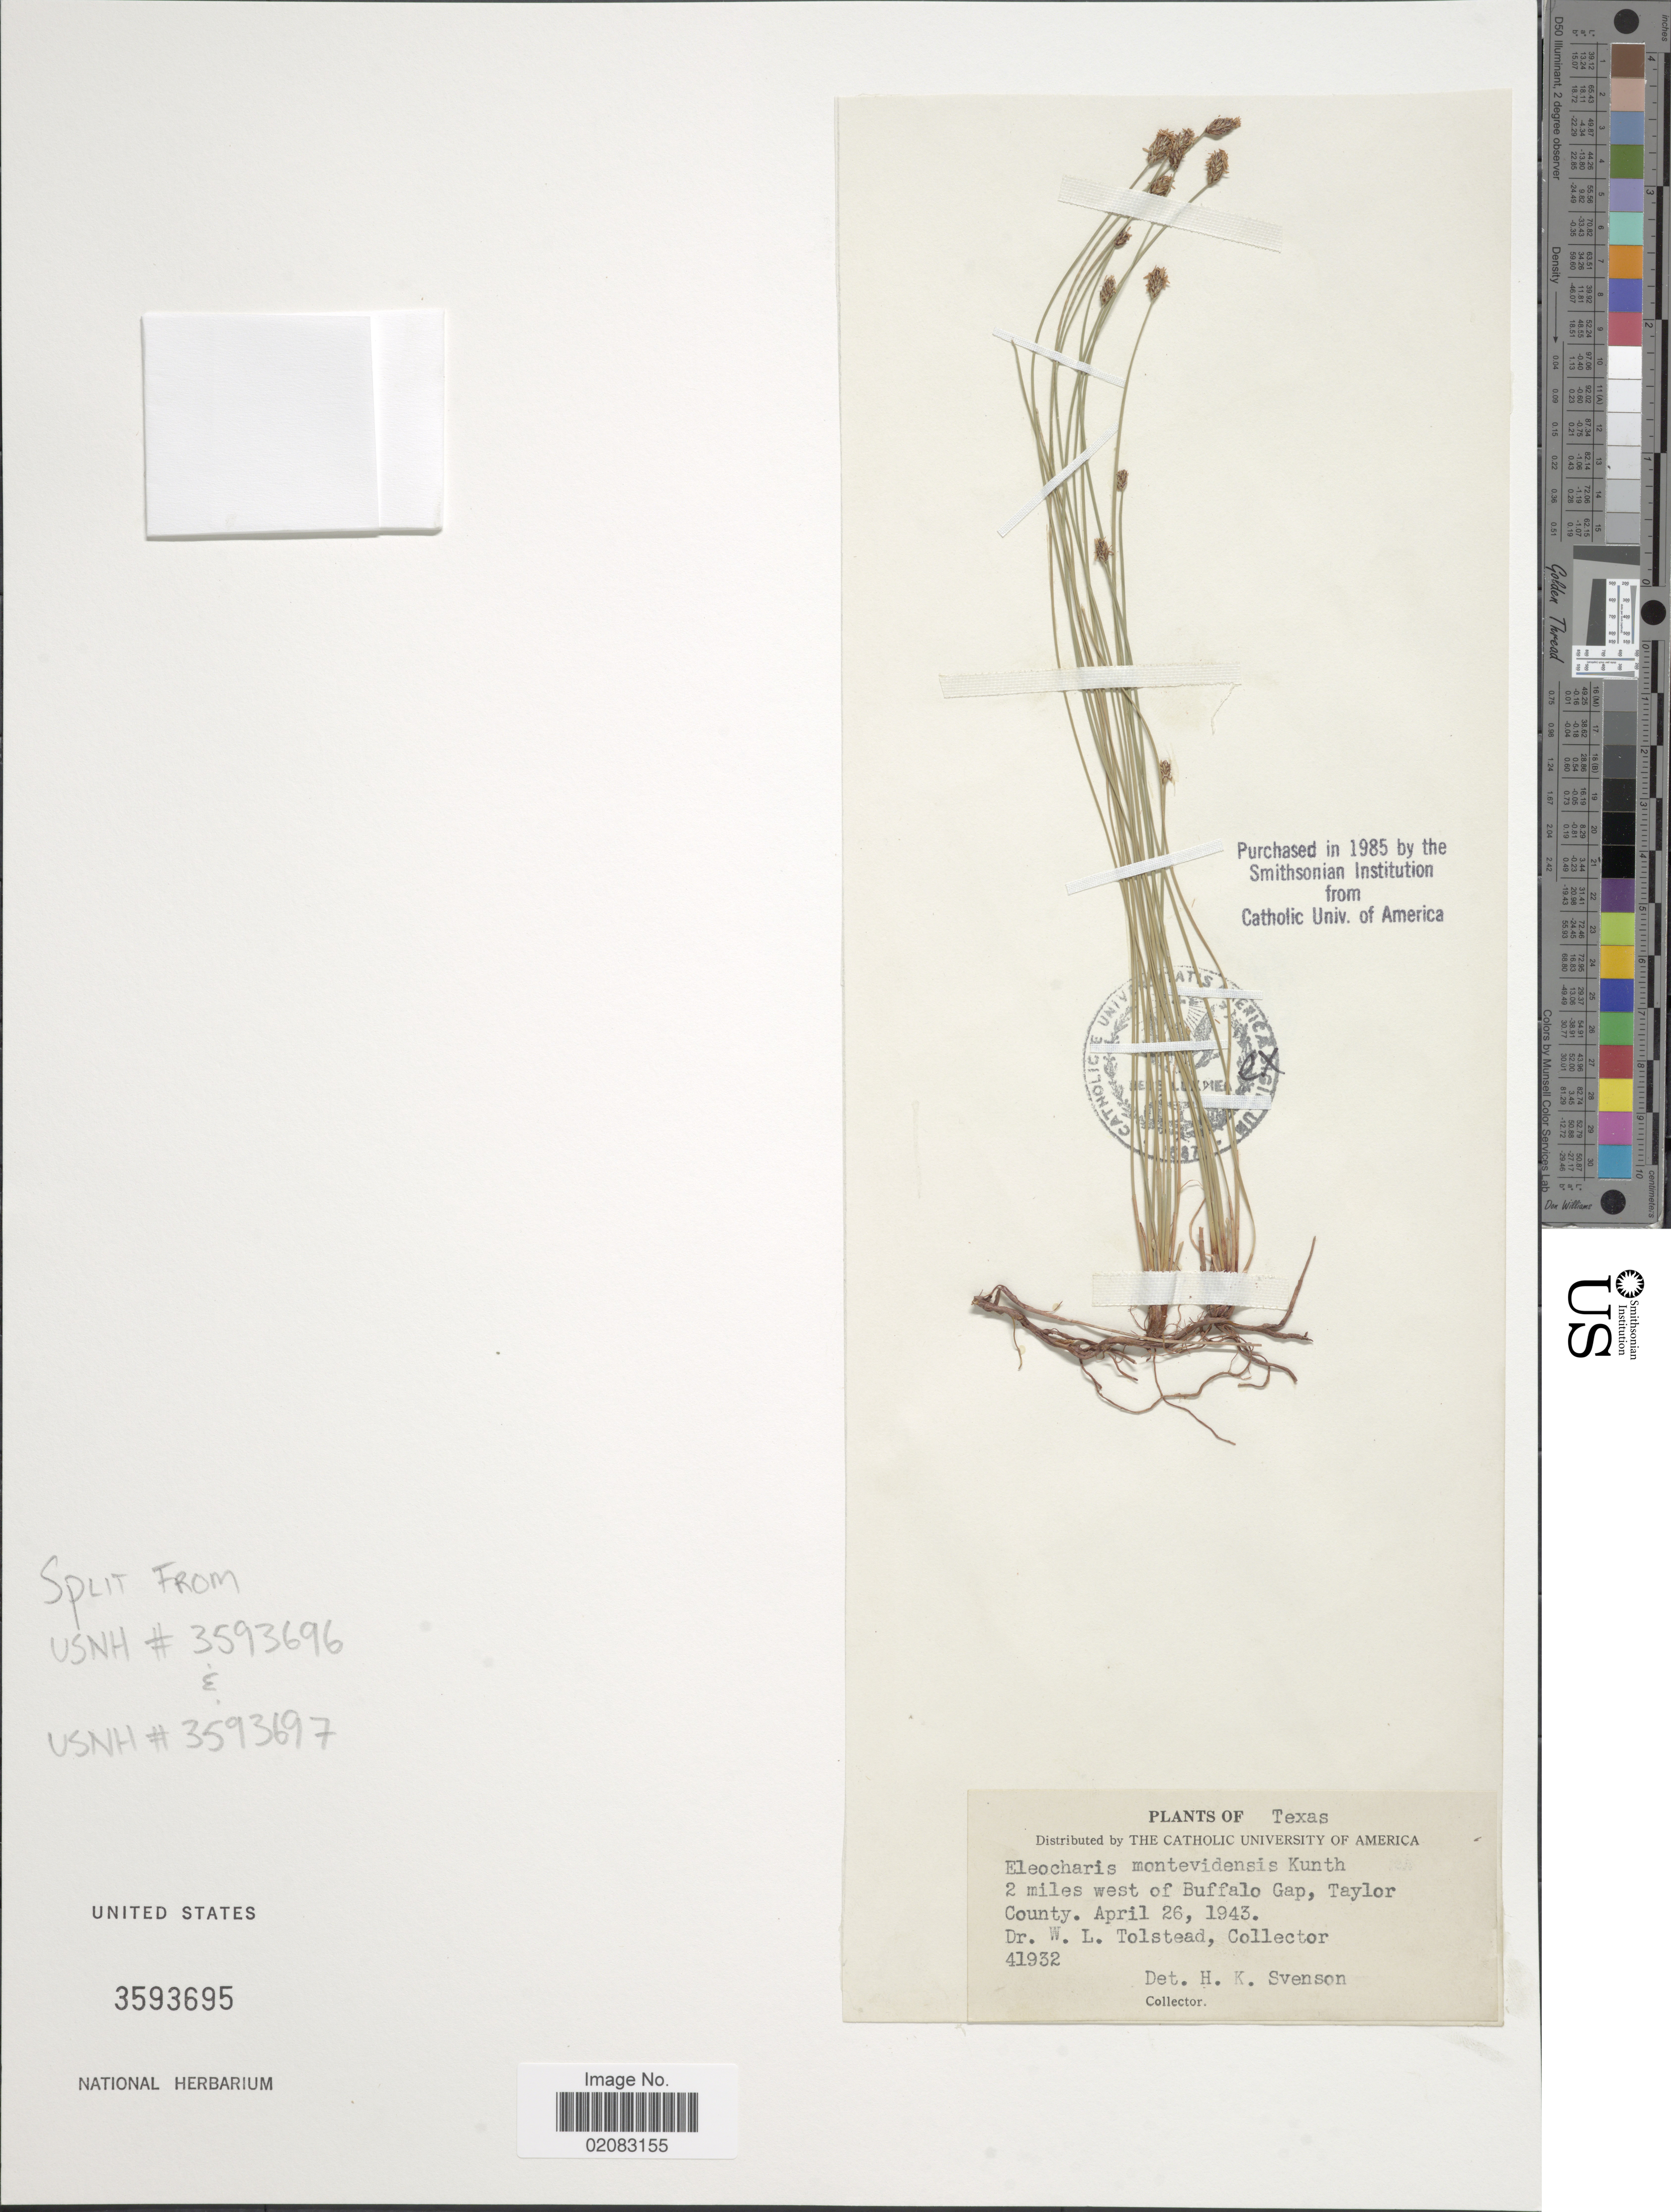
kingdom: Plantae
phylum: Tracheophyta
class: Liliopsida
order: Poales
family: Cyperaceae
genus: Eleocharis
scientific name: Eleocharis montevidensis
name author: Kunth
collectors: W. Tolstead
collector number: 41932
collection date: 1943-04-26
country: United States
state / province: Texas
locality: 2 miles west of Buffalo Gap, Taylor County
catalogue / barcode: US 3593695